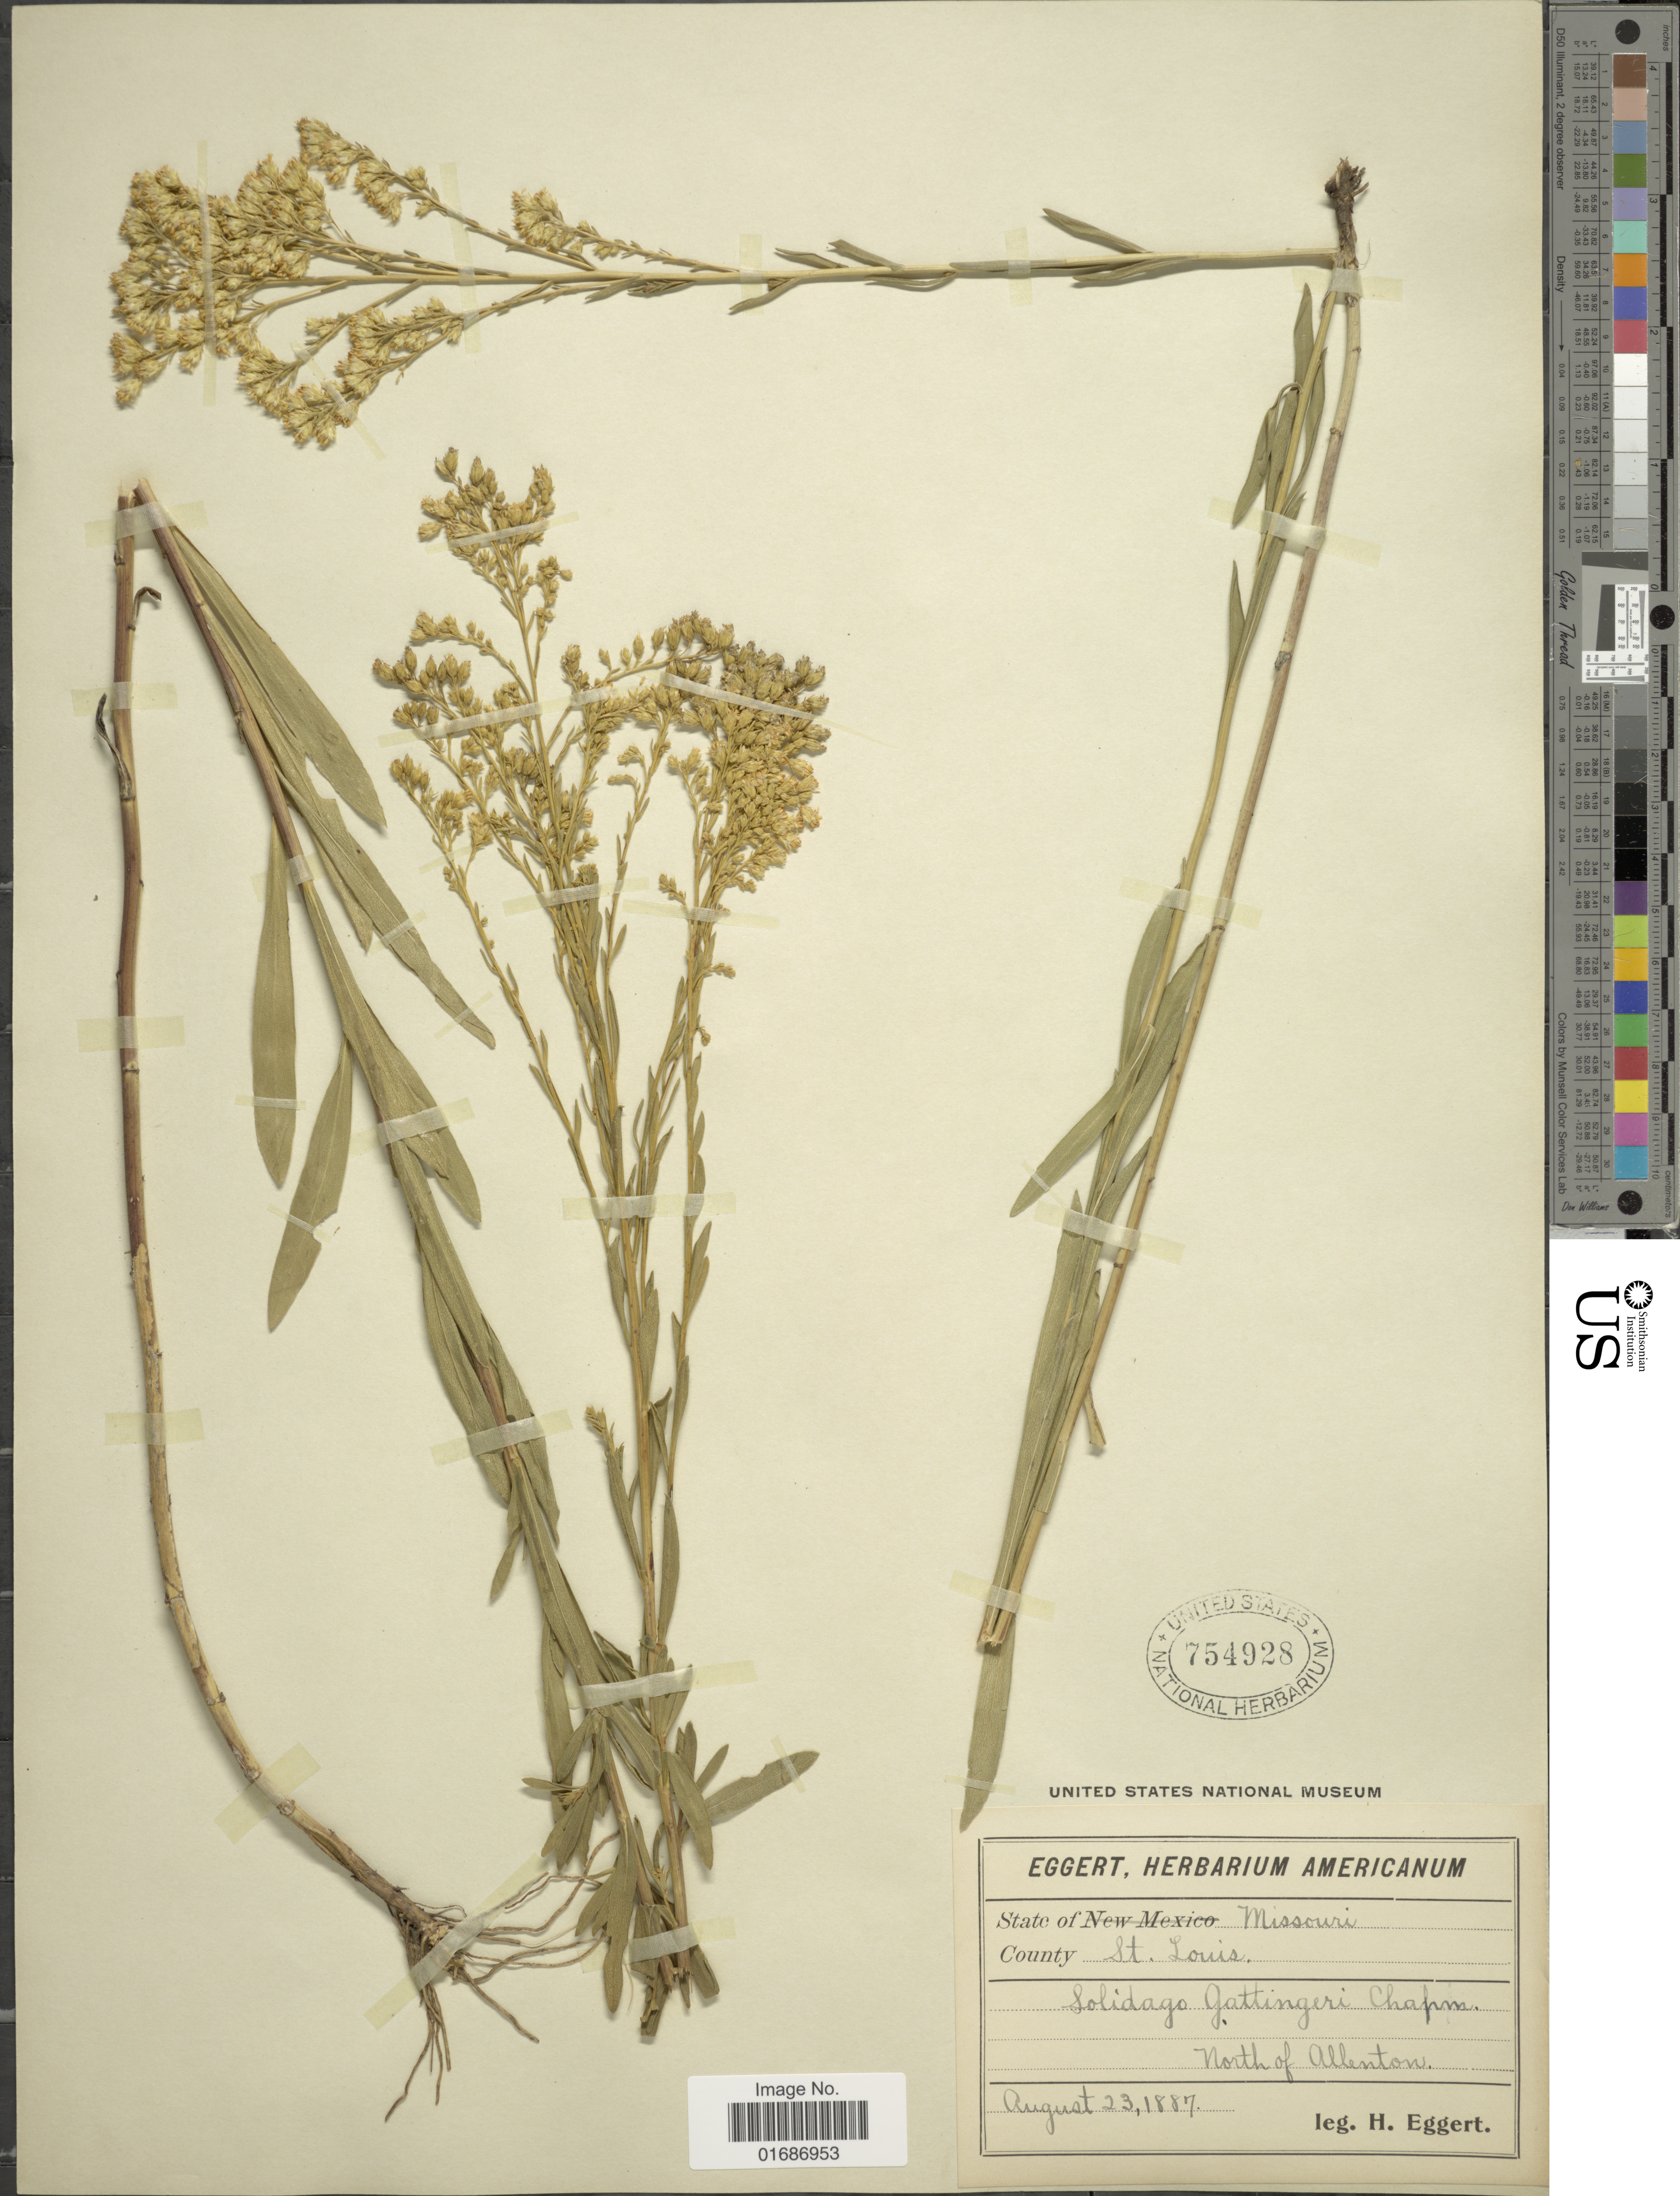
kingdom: Plantae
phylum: Tracheophyta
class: Magnoliopsida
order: Asterales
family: Asteraceae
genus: Solidago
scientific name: Solidago gattingeri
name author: Chapman ex A. Gray & et al. in A. Gray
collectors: H. Eggert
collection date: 1887-08-23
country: United States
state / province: Missouri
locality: State of Missouri, County St. Louis, North of Allenton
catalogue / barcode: US 754928